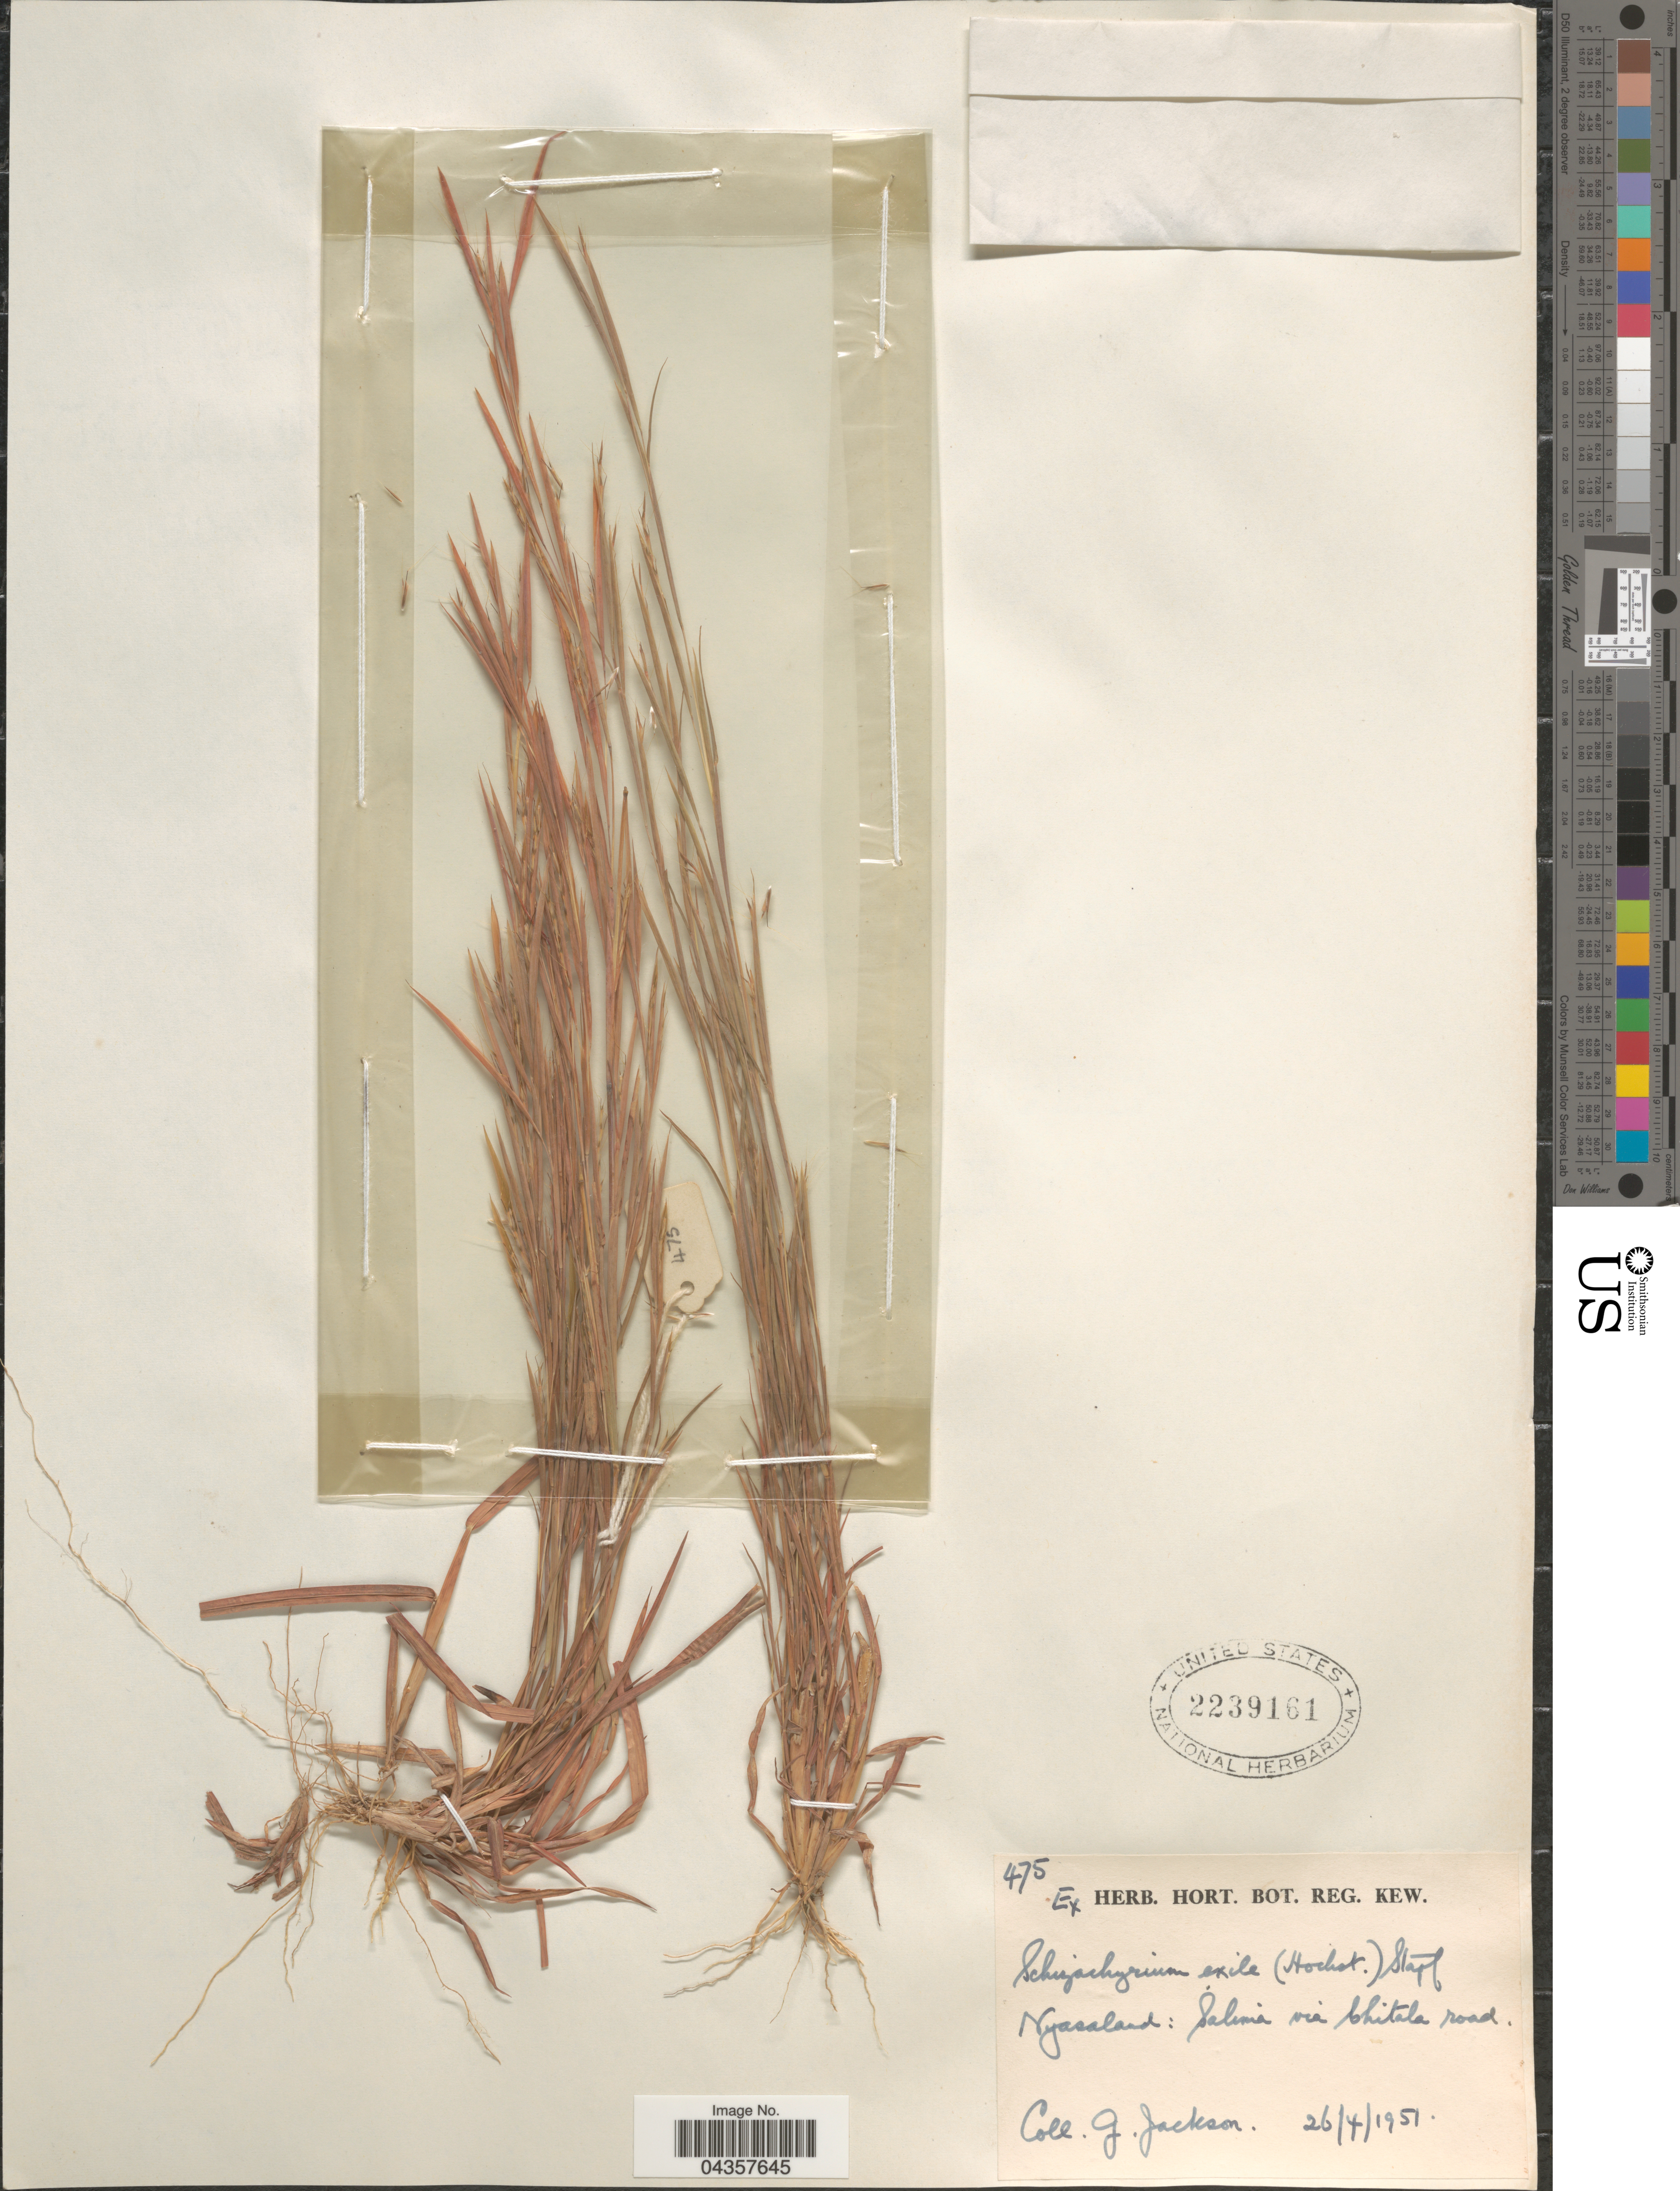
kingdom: Plantae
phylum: Tracheophyta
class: Liliopsida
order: Poales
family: Poaceae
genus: Schizachyrium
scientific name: Schizachyrium exile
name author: (Hochst.) Pilg.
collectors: G. Jackson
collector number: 475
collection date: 1951-04-26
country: Malawi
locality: Nyasaland: Salina via Chitala road.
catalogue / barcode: US 2239161